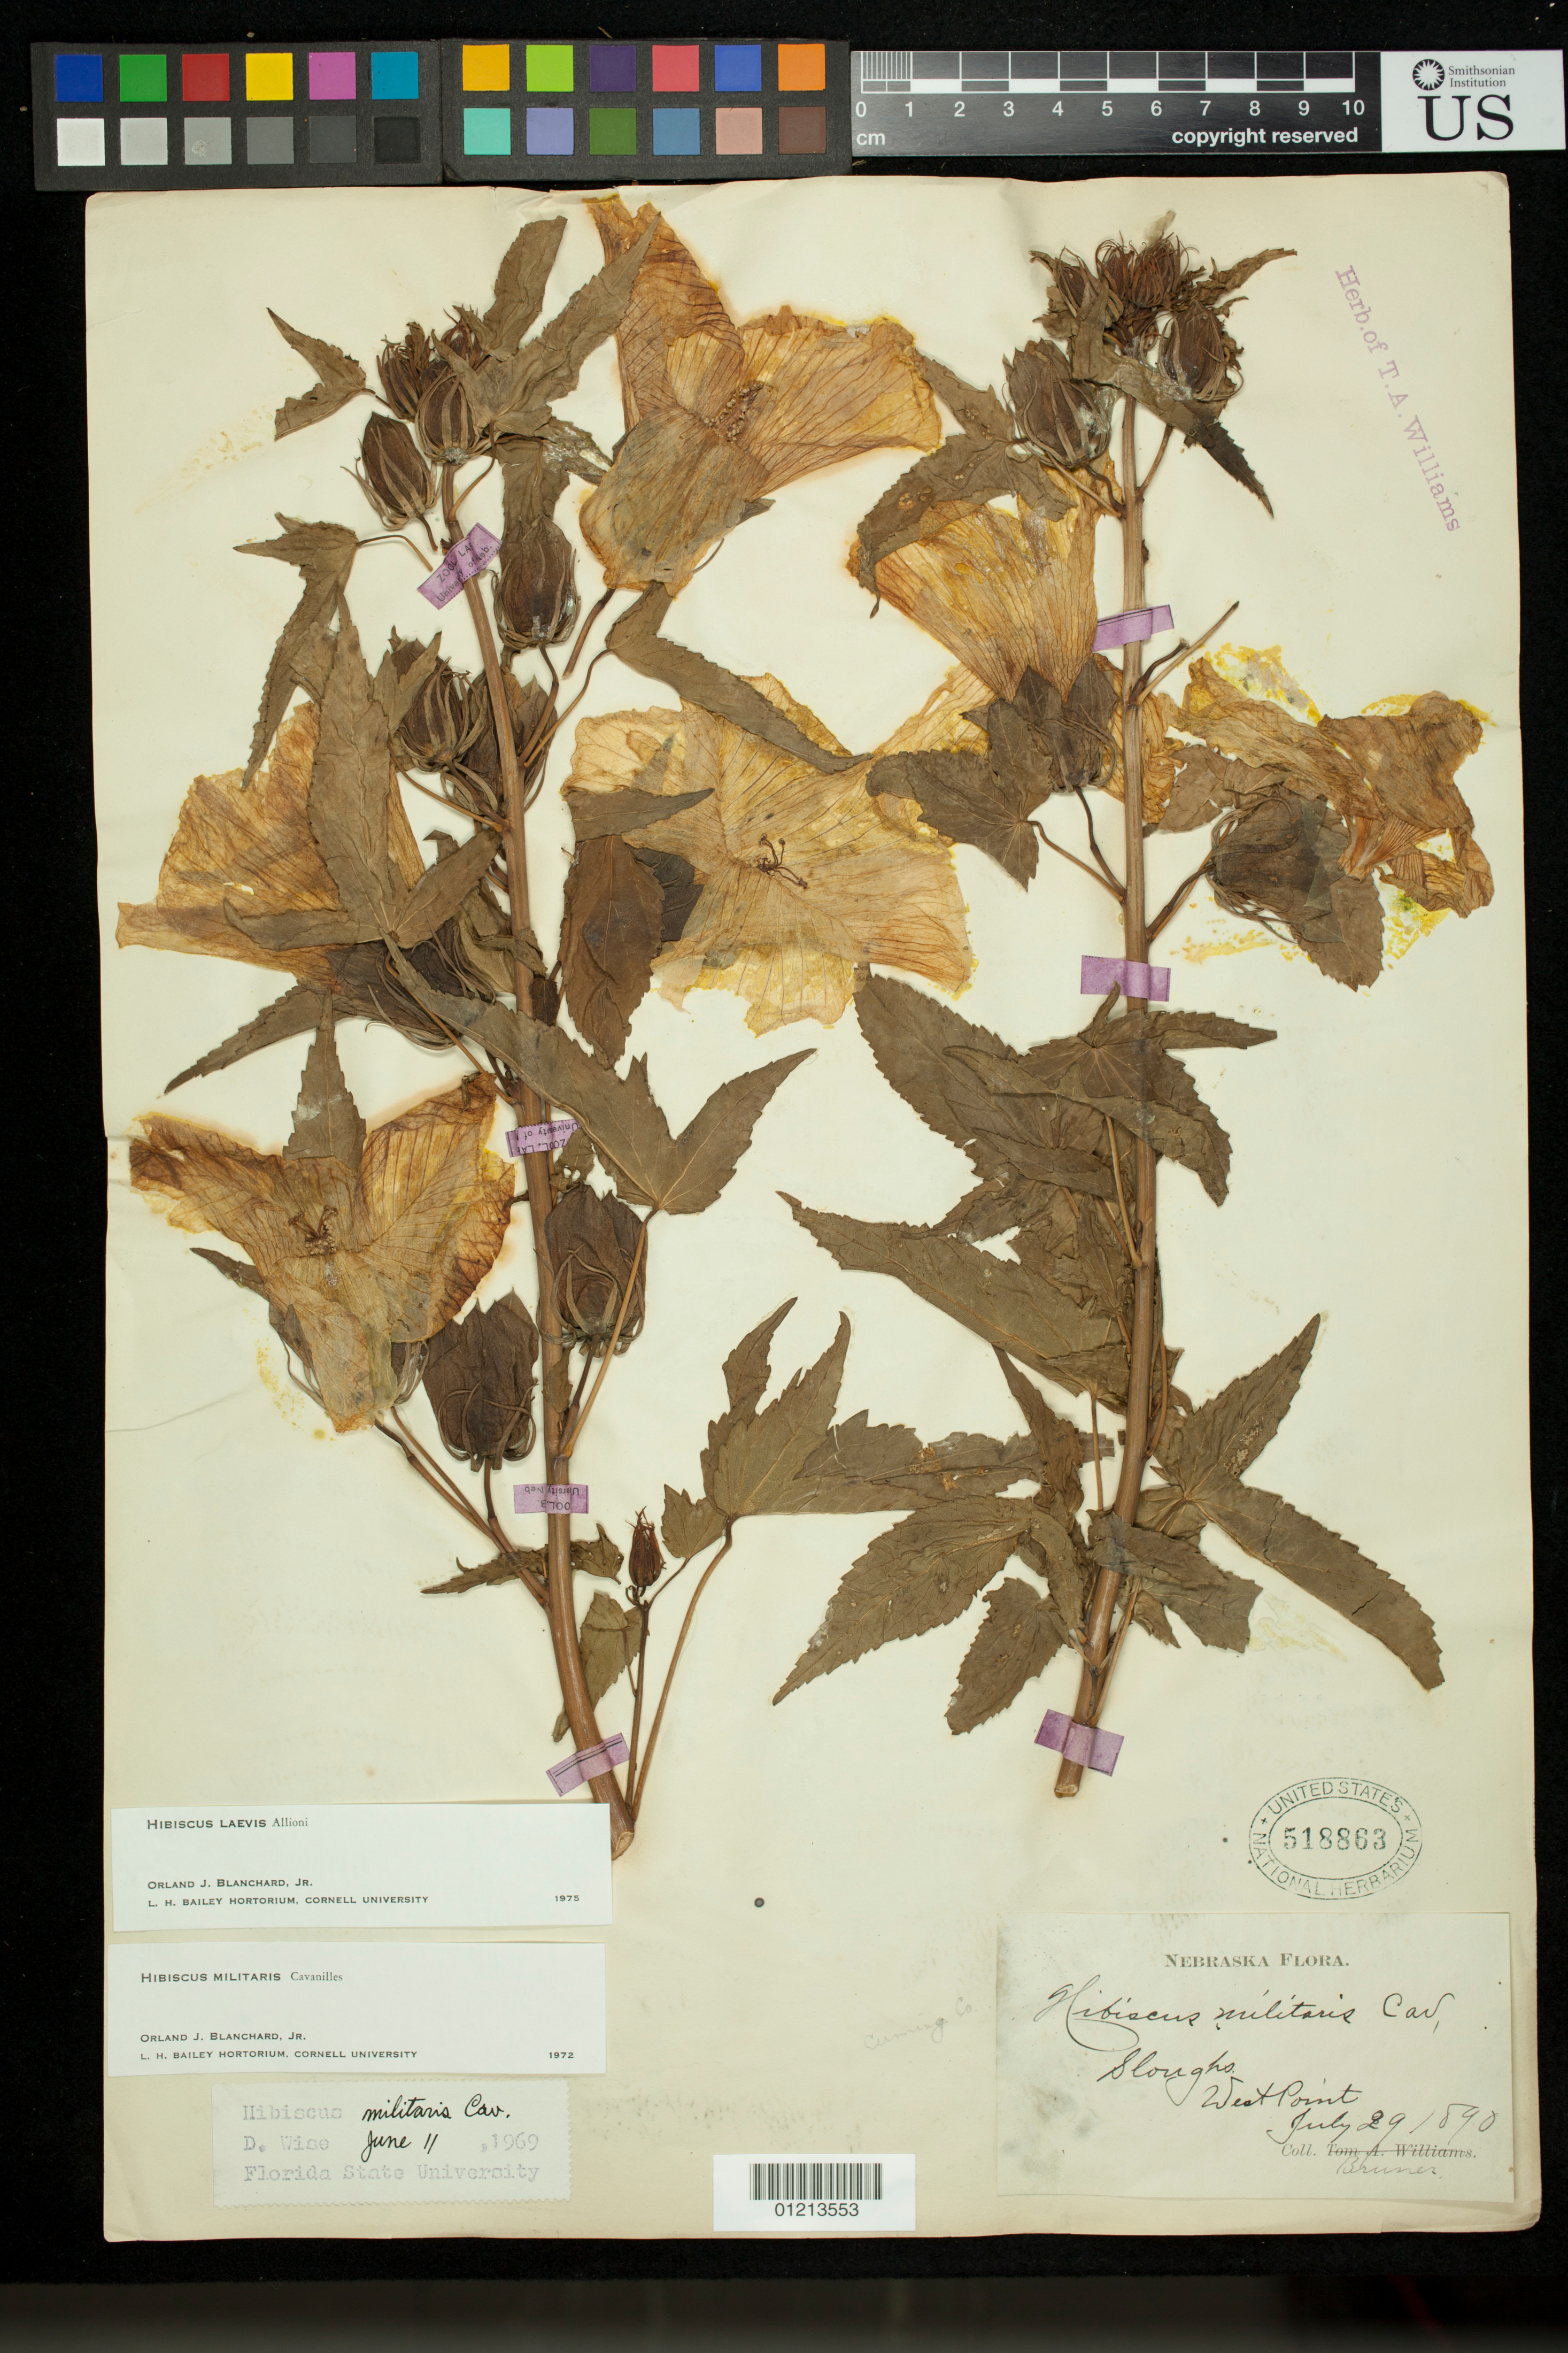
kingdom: Plantae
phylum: Tracheophyta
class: Magnoliopsida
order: Malvales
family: Malvaceae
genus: Hibiscus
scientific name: Hibiscus laevis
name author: All.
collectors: Bruner, --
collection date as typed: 29 Jul 1890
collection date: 1890-07-29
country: United States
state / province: Nebraska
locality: Sloughs, West Point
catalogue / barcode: US 518863